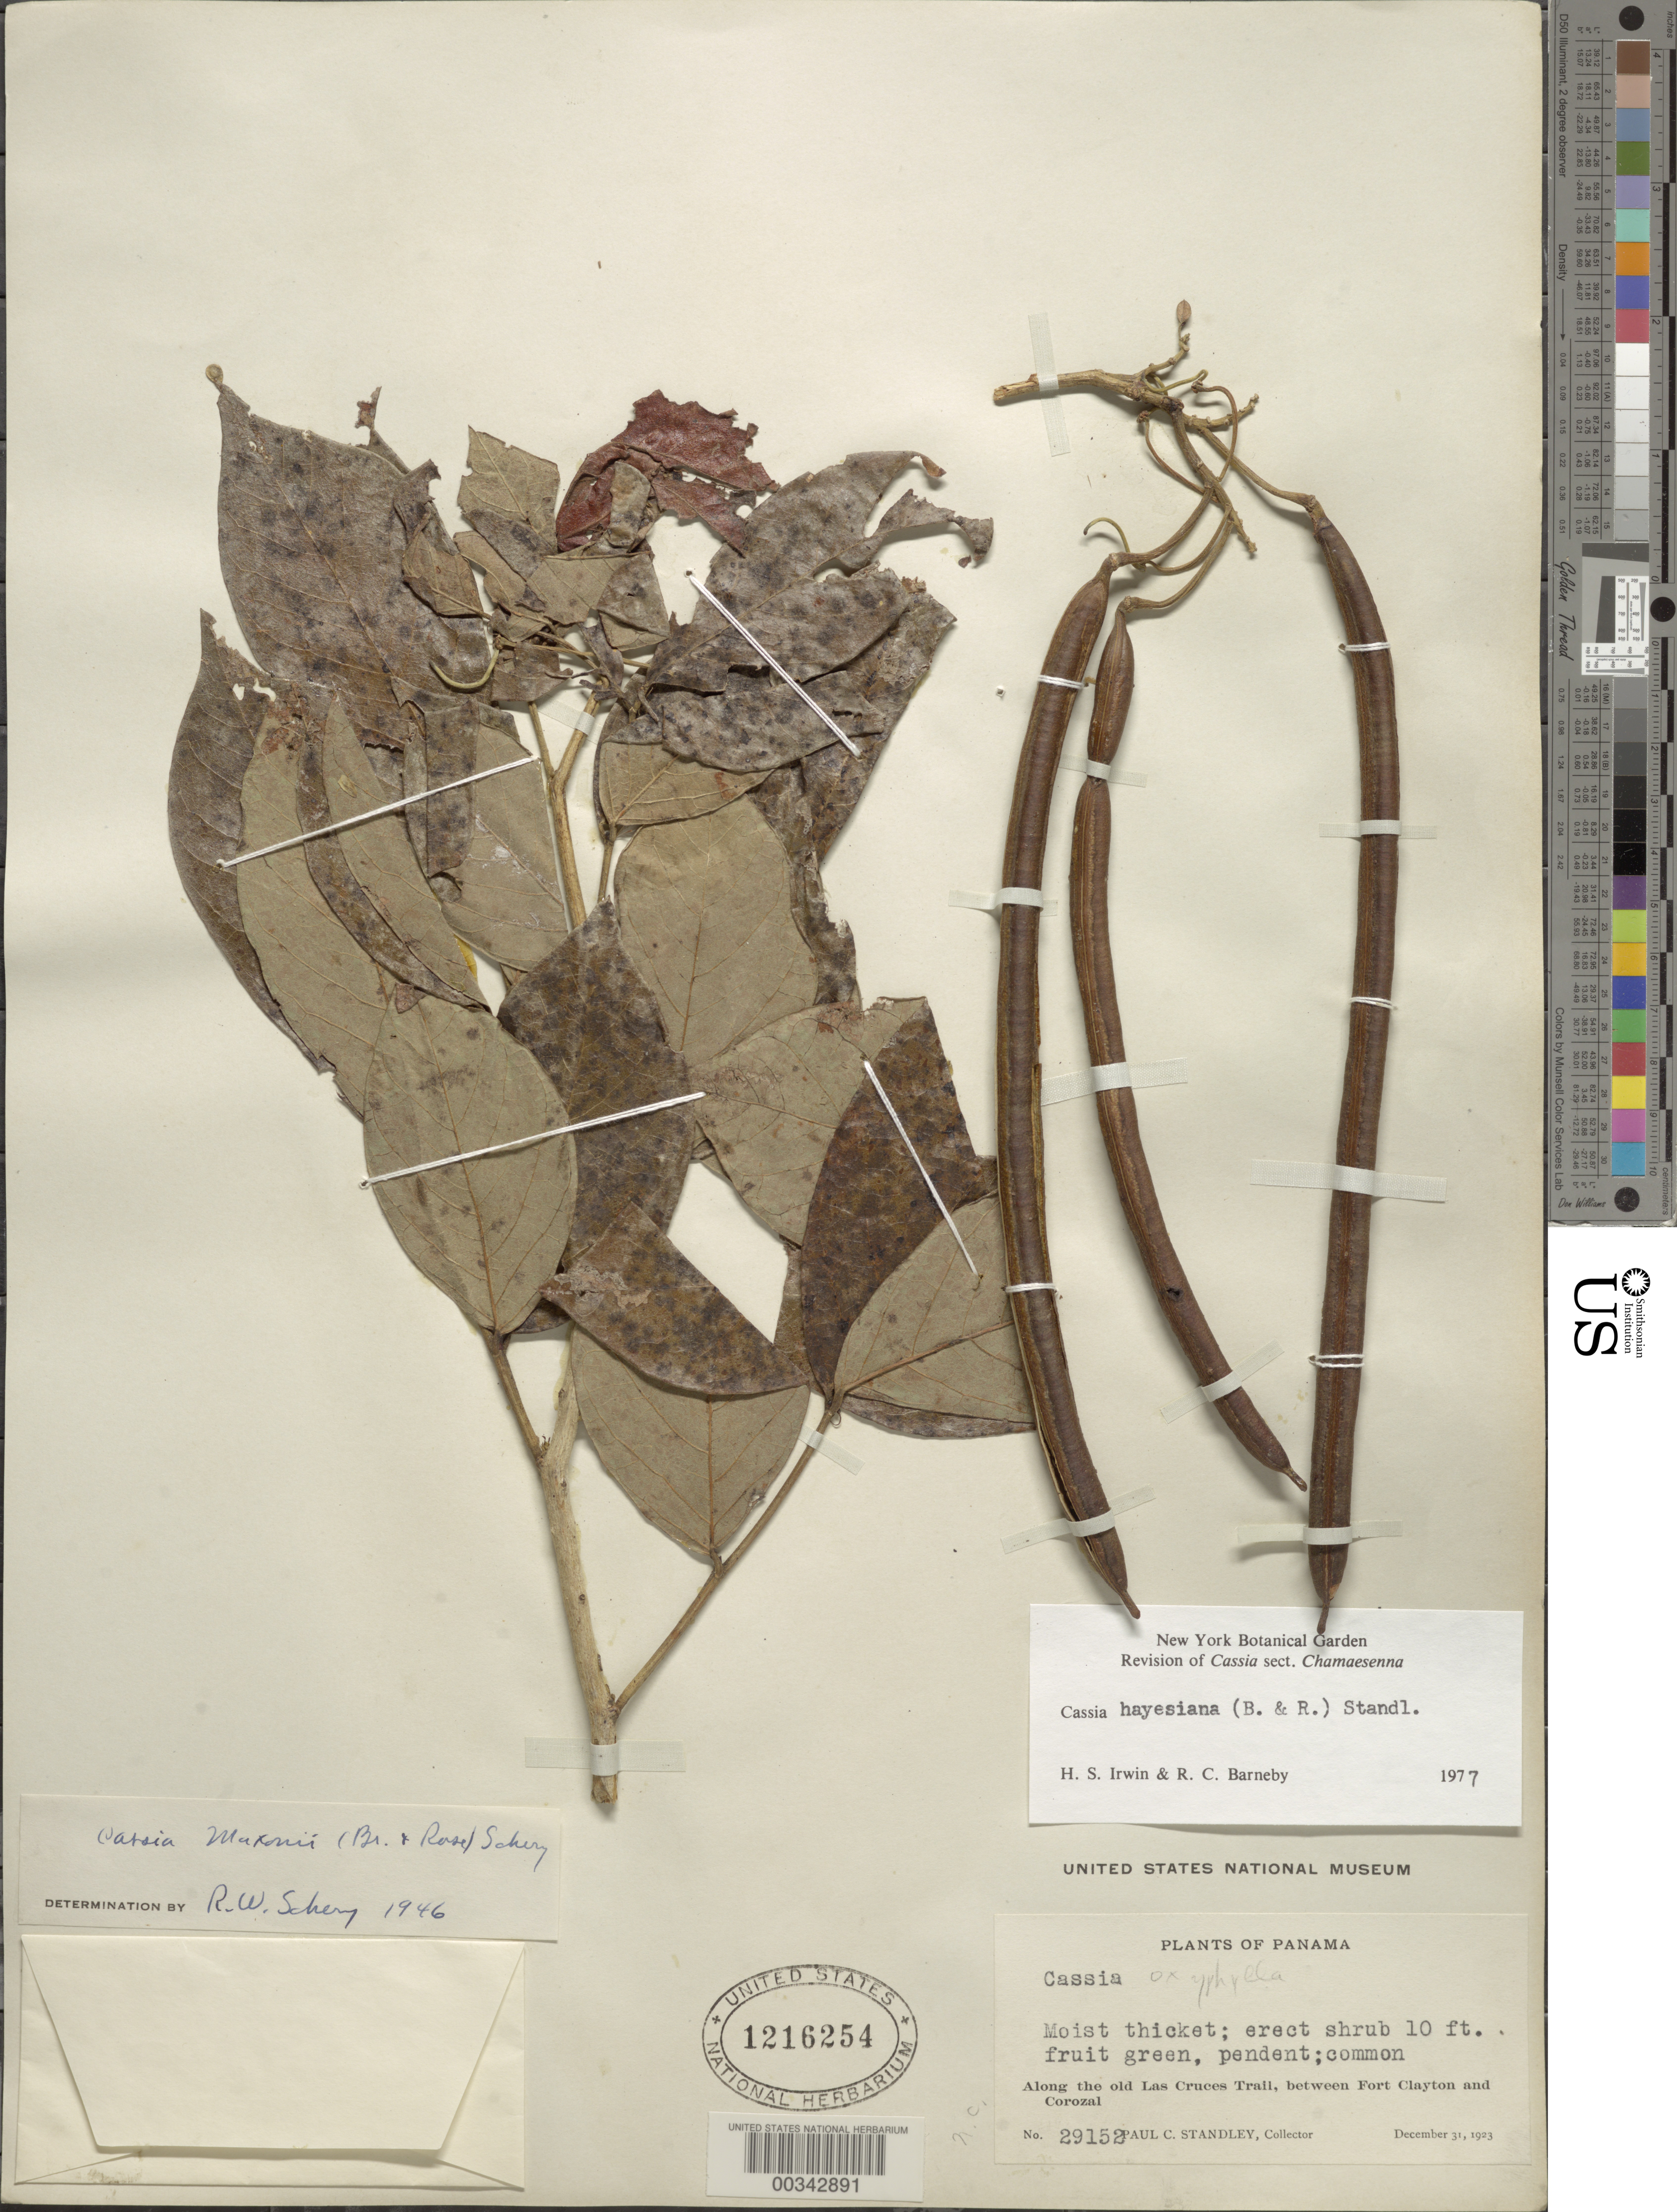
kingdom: Plantae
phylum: Tracheophyta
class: Magnoliopsida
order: Fabales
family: Fabaceae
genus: Senna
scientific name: Senna hayesiana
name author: (Britton & Rose) H.S. Irwin & Barneby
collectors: P. C. Standley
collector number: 29152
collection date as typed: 31 Dec 1923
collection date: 1923-12-31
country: Panama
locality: Along the old Las Cruces Trail, between Fort Clayton and Corozal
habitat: Moist thicket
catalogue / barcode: US 1216254